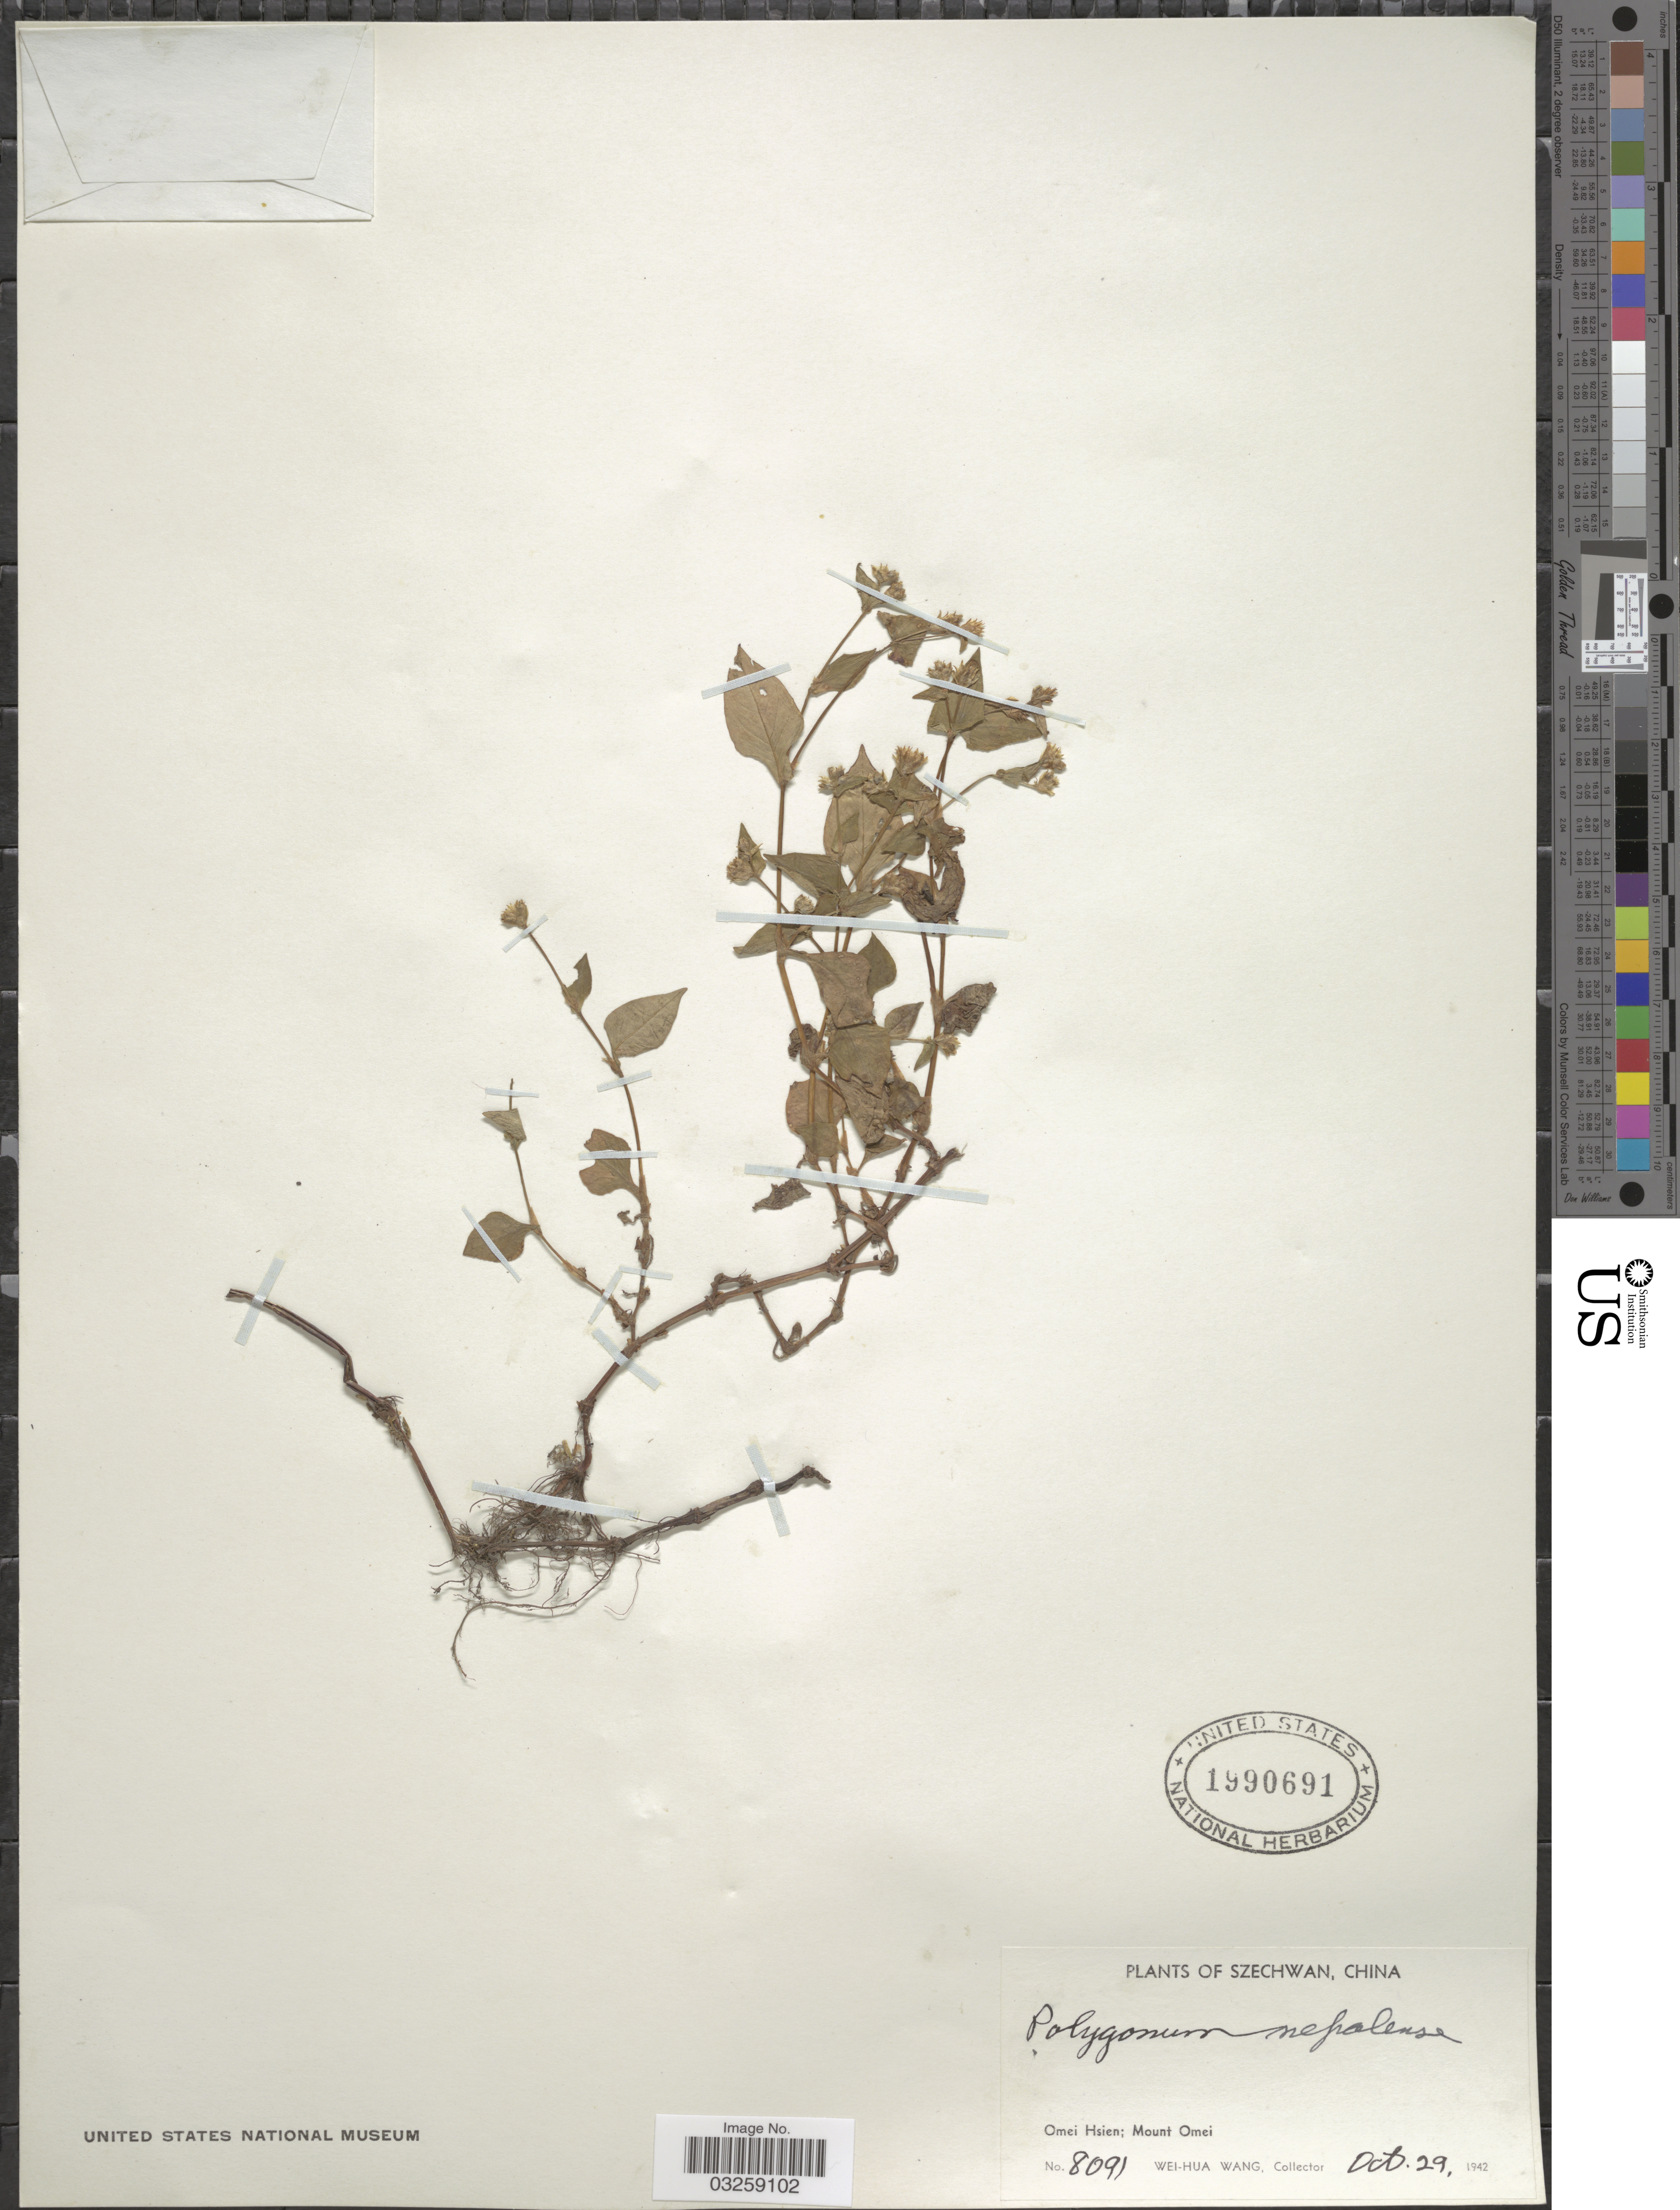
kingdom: Plantae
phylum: Tracheophyta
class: Magnoliopsida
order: Caryophyllales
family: Polygonaceae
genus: Polygonum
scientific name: Polygonum nepalense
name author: Meisn.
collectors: W. Wang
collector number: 8091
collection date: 1942-10-29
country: China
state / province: Sichuan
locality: Szechwan. Omei Hsien; Mount Omei.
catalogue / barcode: US 1990691